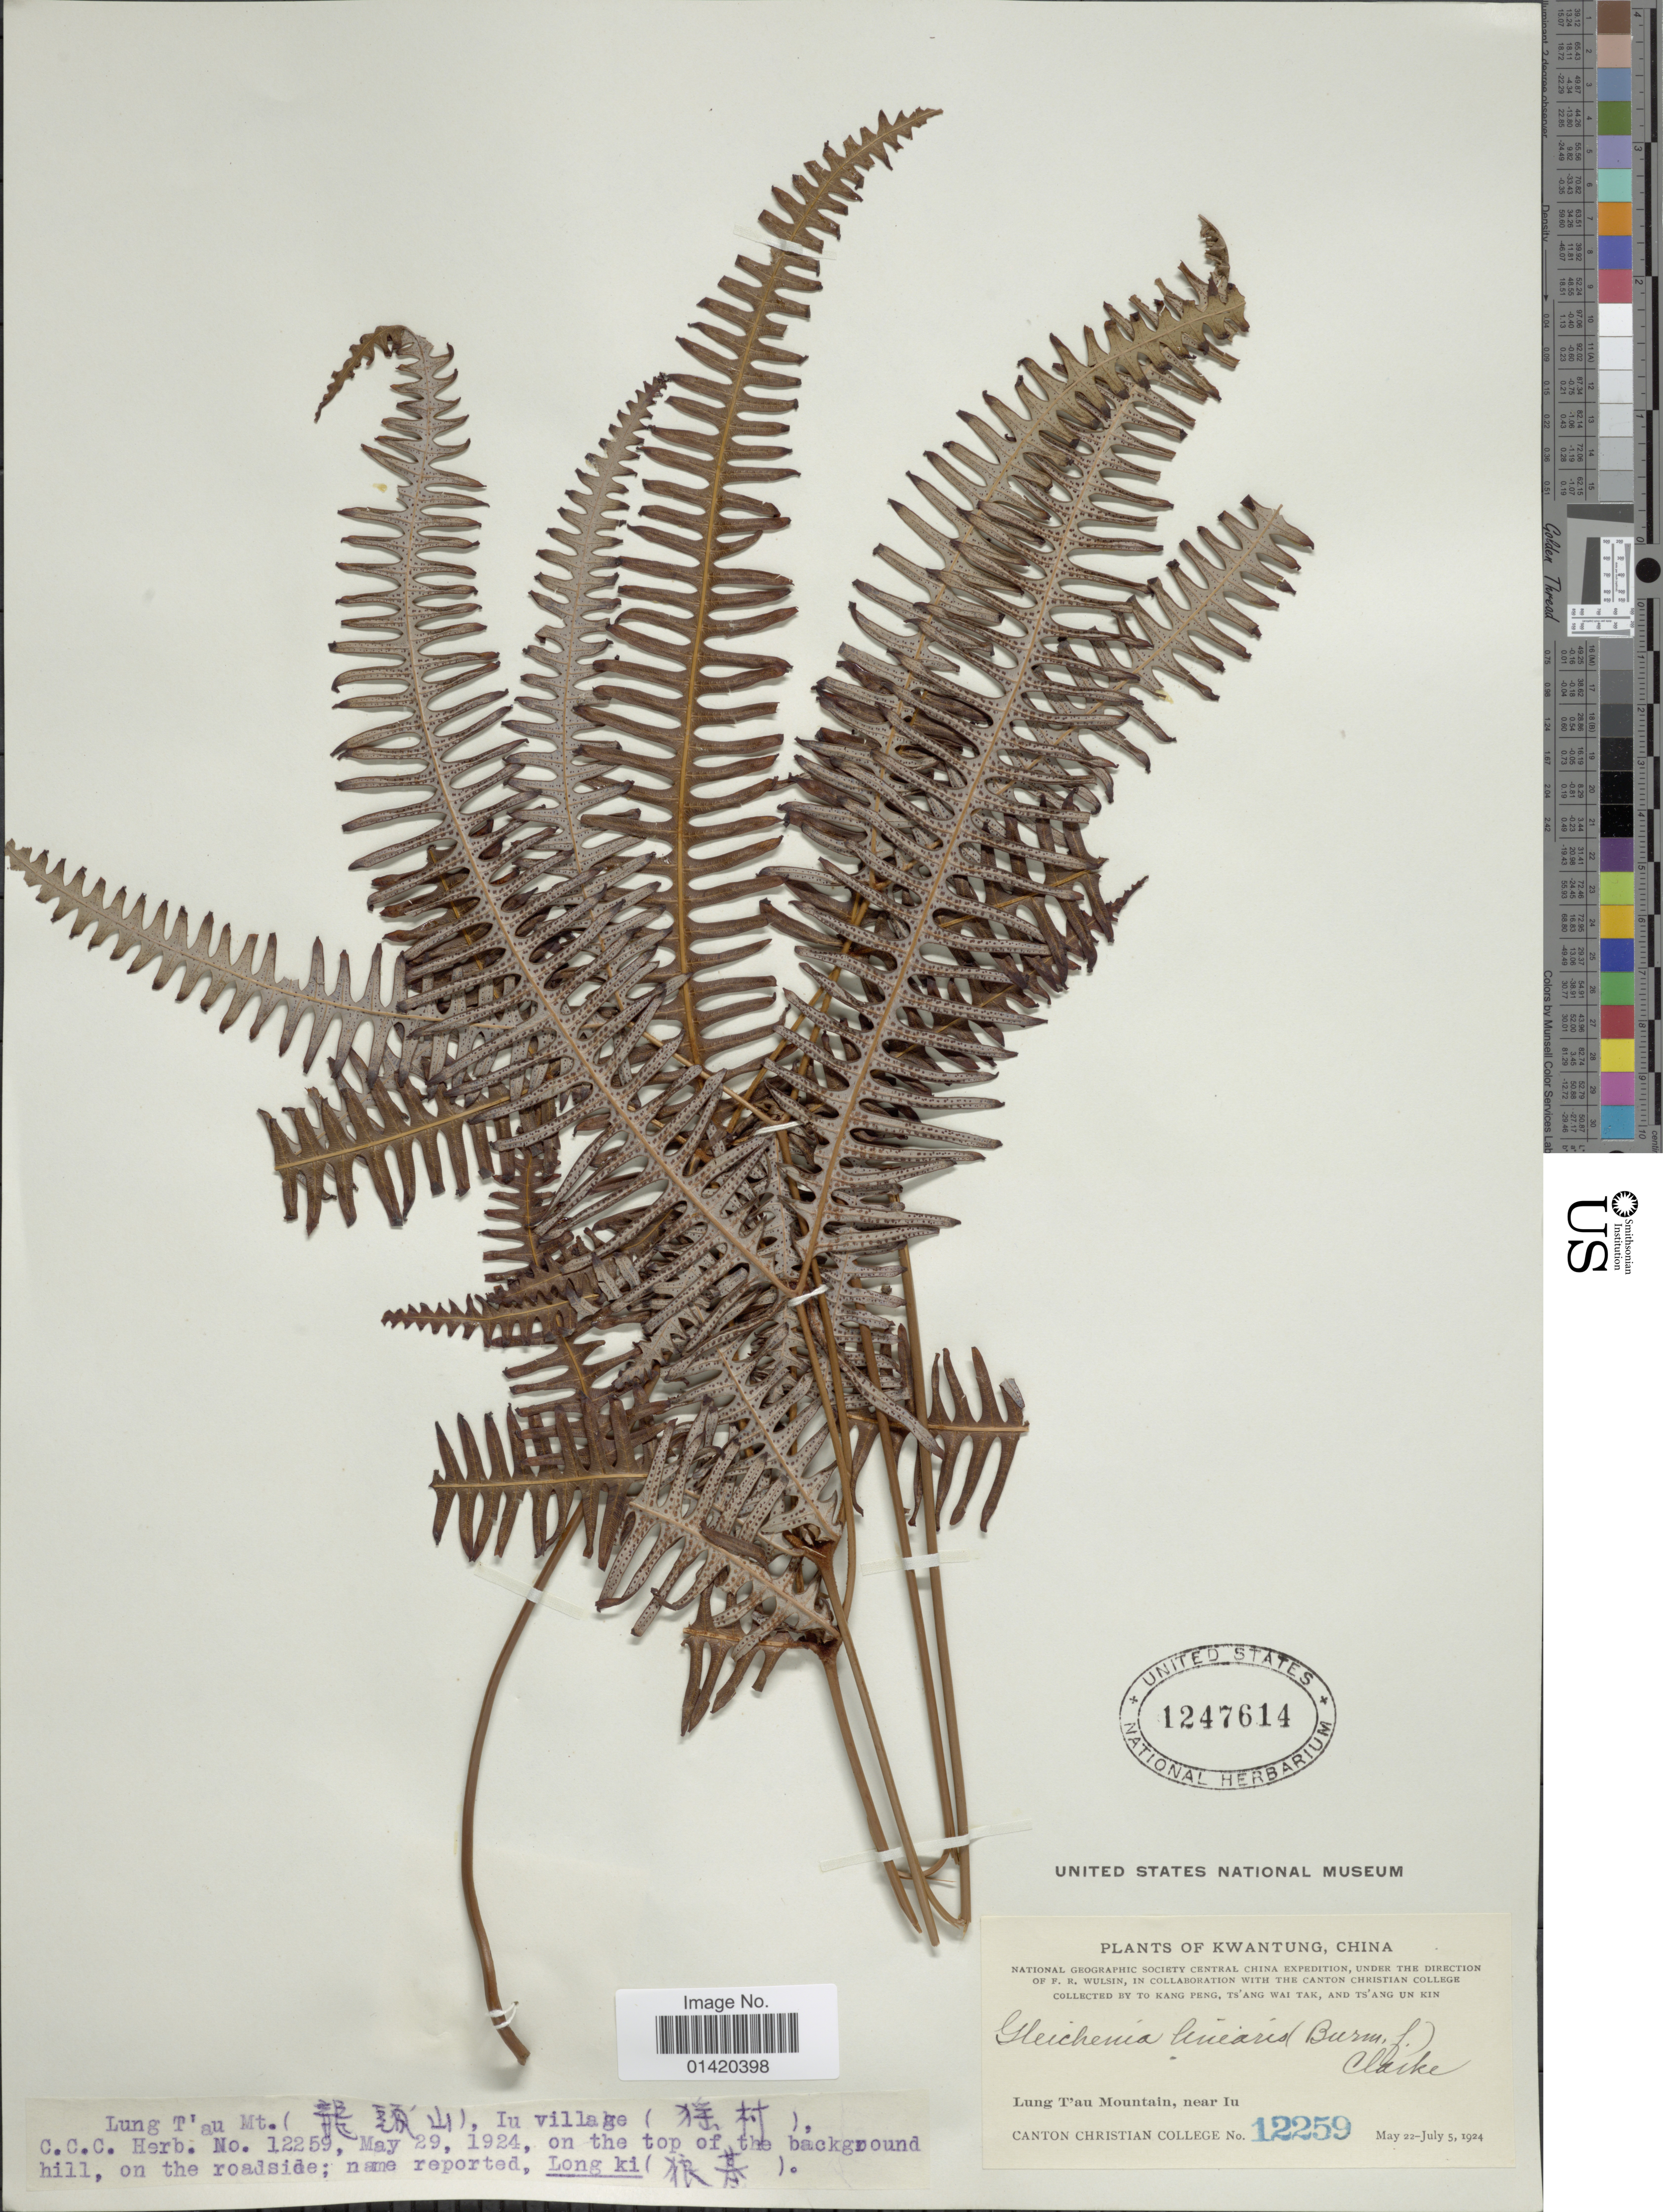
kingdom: Plantae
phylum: Tracheophyta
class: Polypodiopsida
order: Gleicheniales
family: Gleicheniaceae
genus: Dicranopteris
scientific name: Dicranopteris linearis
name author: (Burm. f.) Underw.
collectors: Canton Christian College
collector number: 12259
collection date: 1924-05-22/1924-07-05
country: China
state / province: Guangdong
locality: Kwangtung, Lung T'au Mountain, near Iu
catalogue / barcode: US 1247615